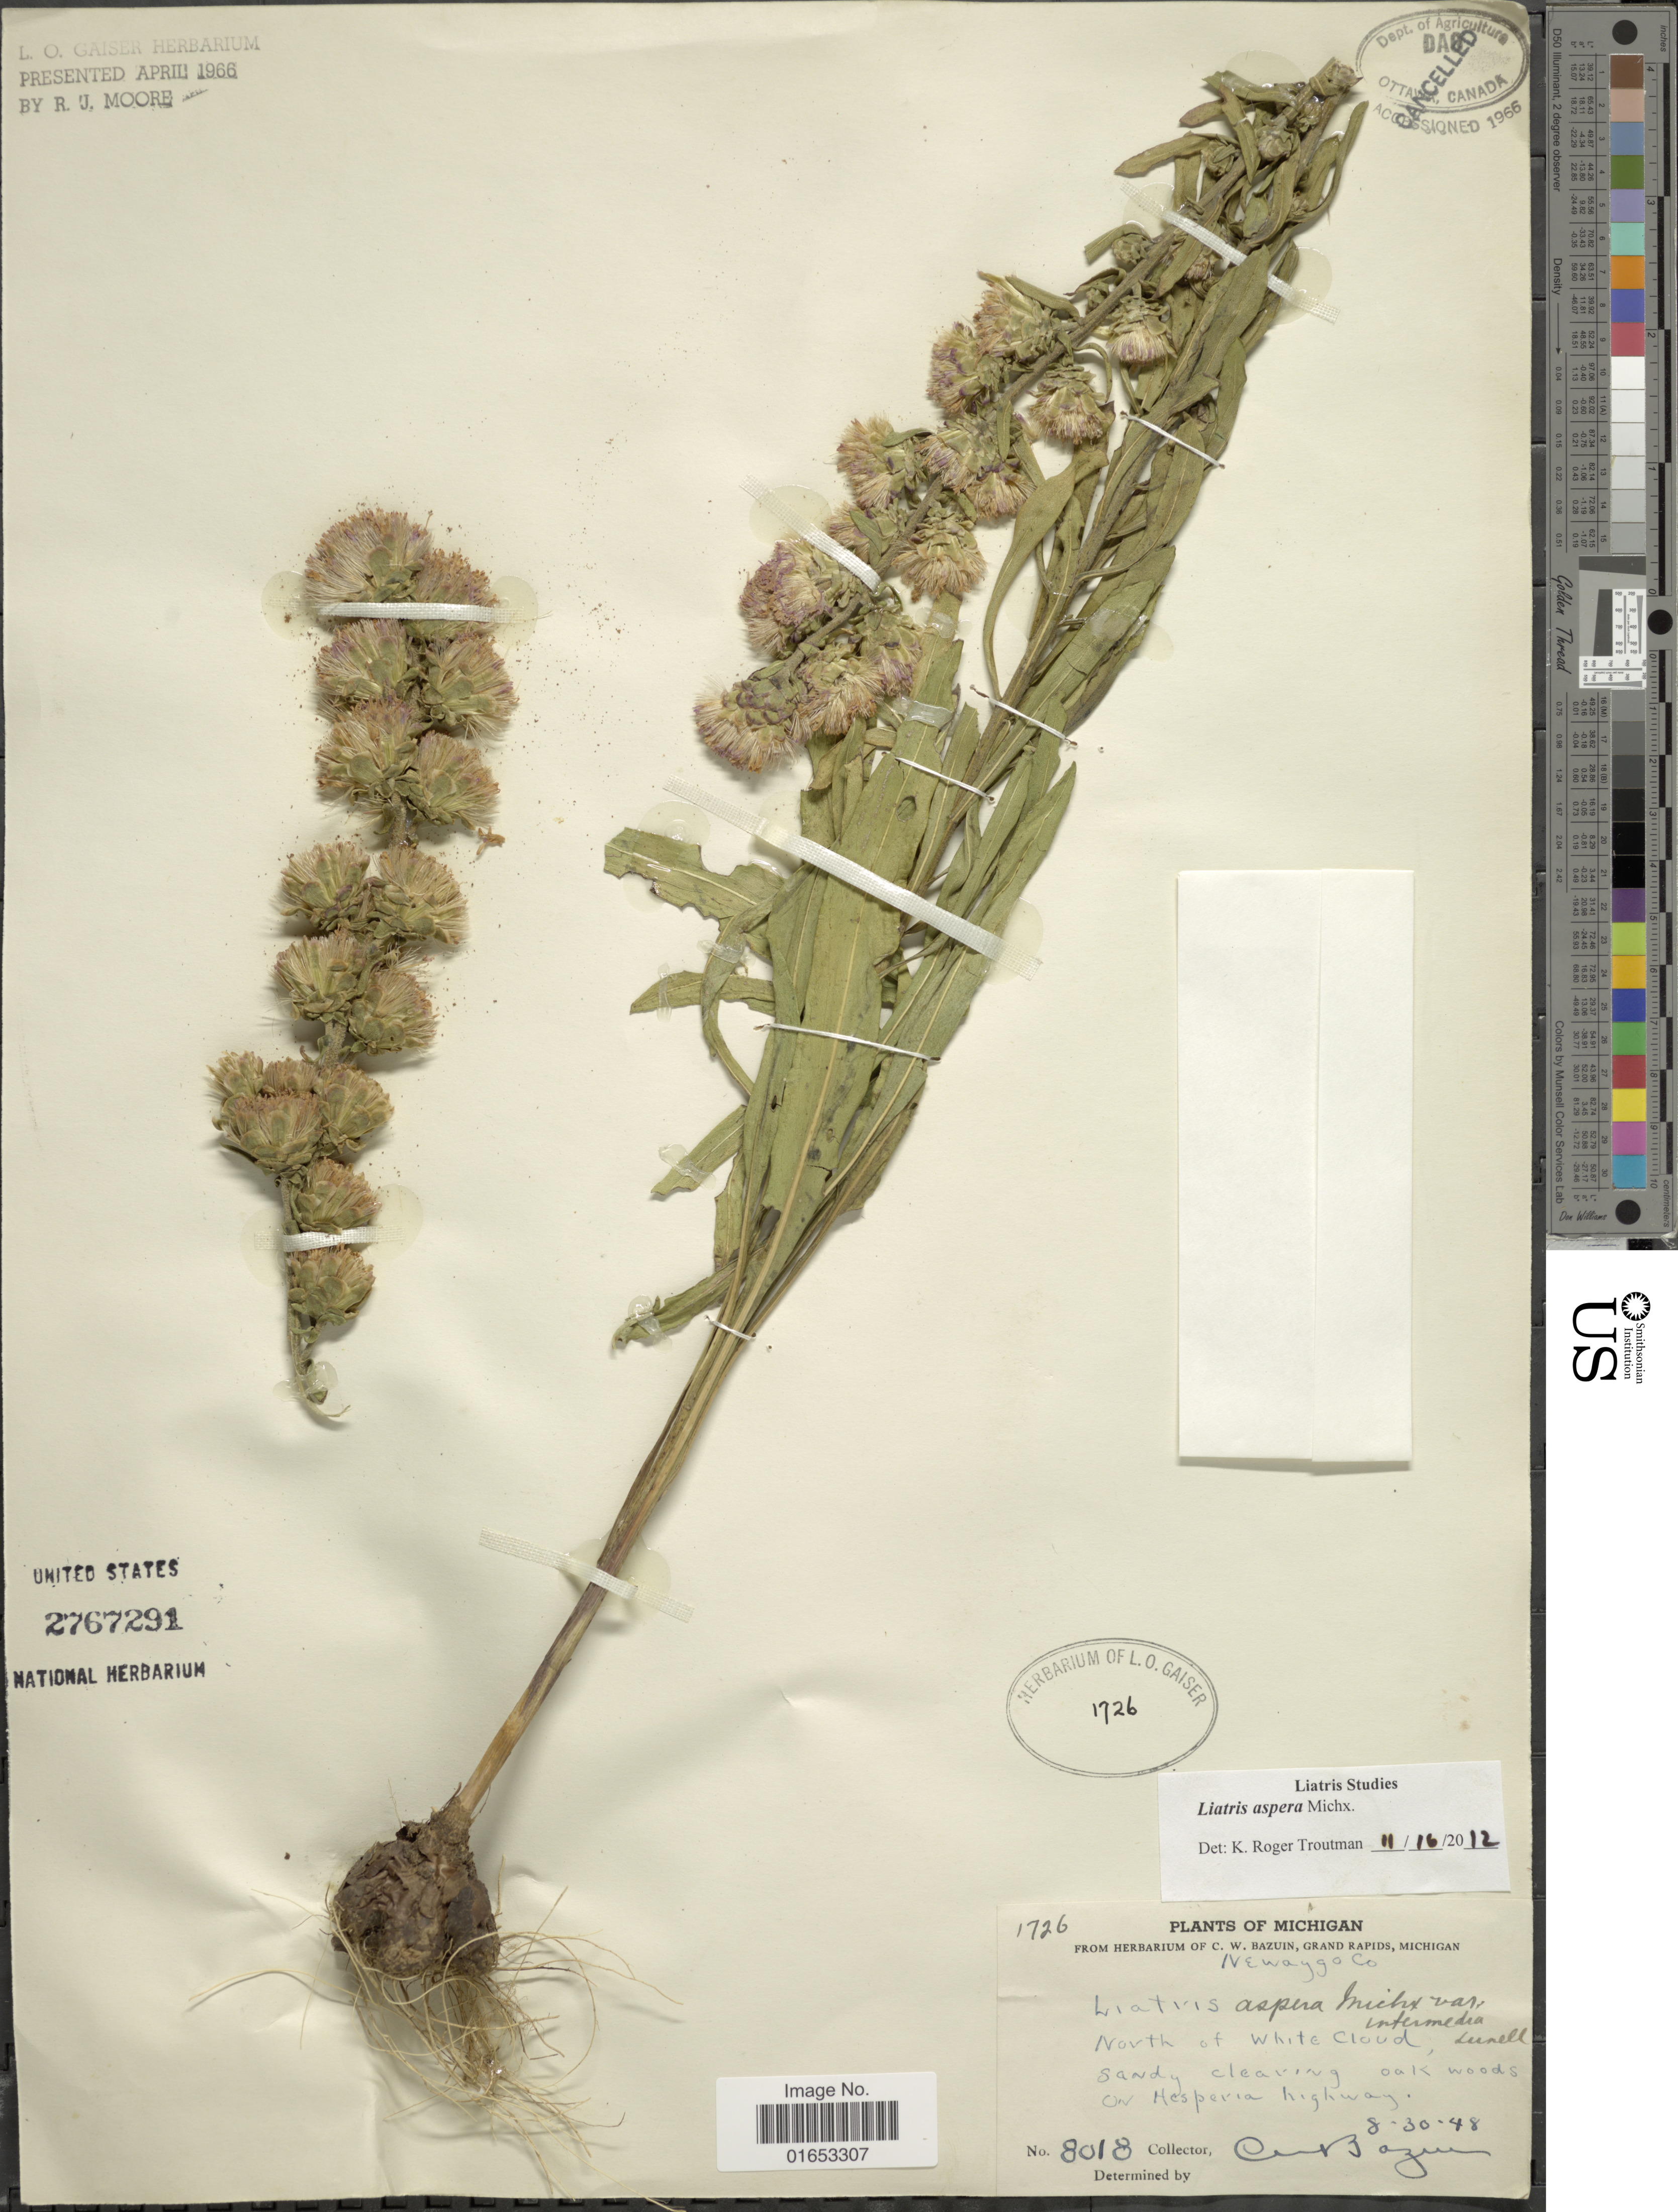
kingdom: Plantae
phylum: Tracheophyta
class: Magnoliopsida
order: Asterales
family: Asteraceae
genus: Liatris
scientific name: Liatris aspera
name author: Michx.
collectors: C. Bazuin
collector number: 8018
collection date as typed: Transcribed d/m/y: 30/8/48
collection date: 1948-08-30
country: United States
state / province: Michigan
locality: North of White Cloud, Lundell, Sandy clearing oak woods on Hesperia highway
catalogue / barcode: US 2767291